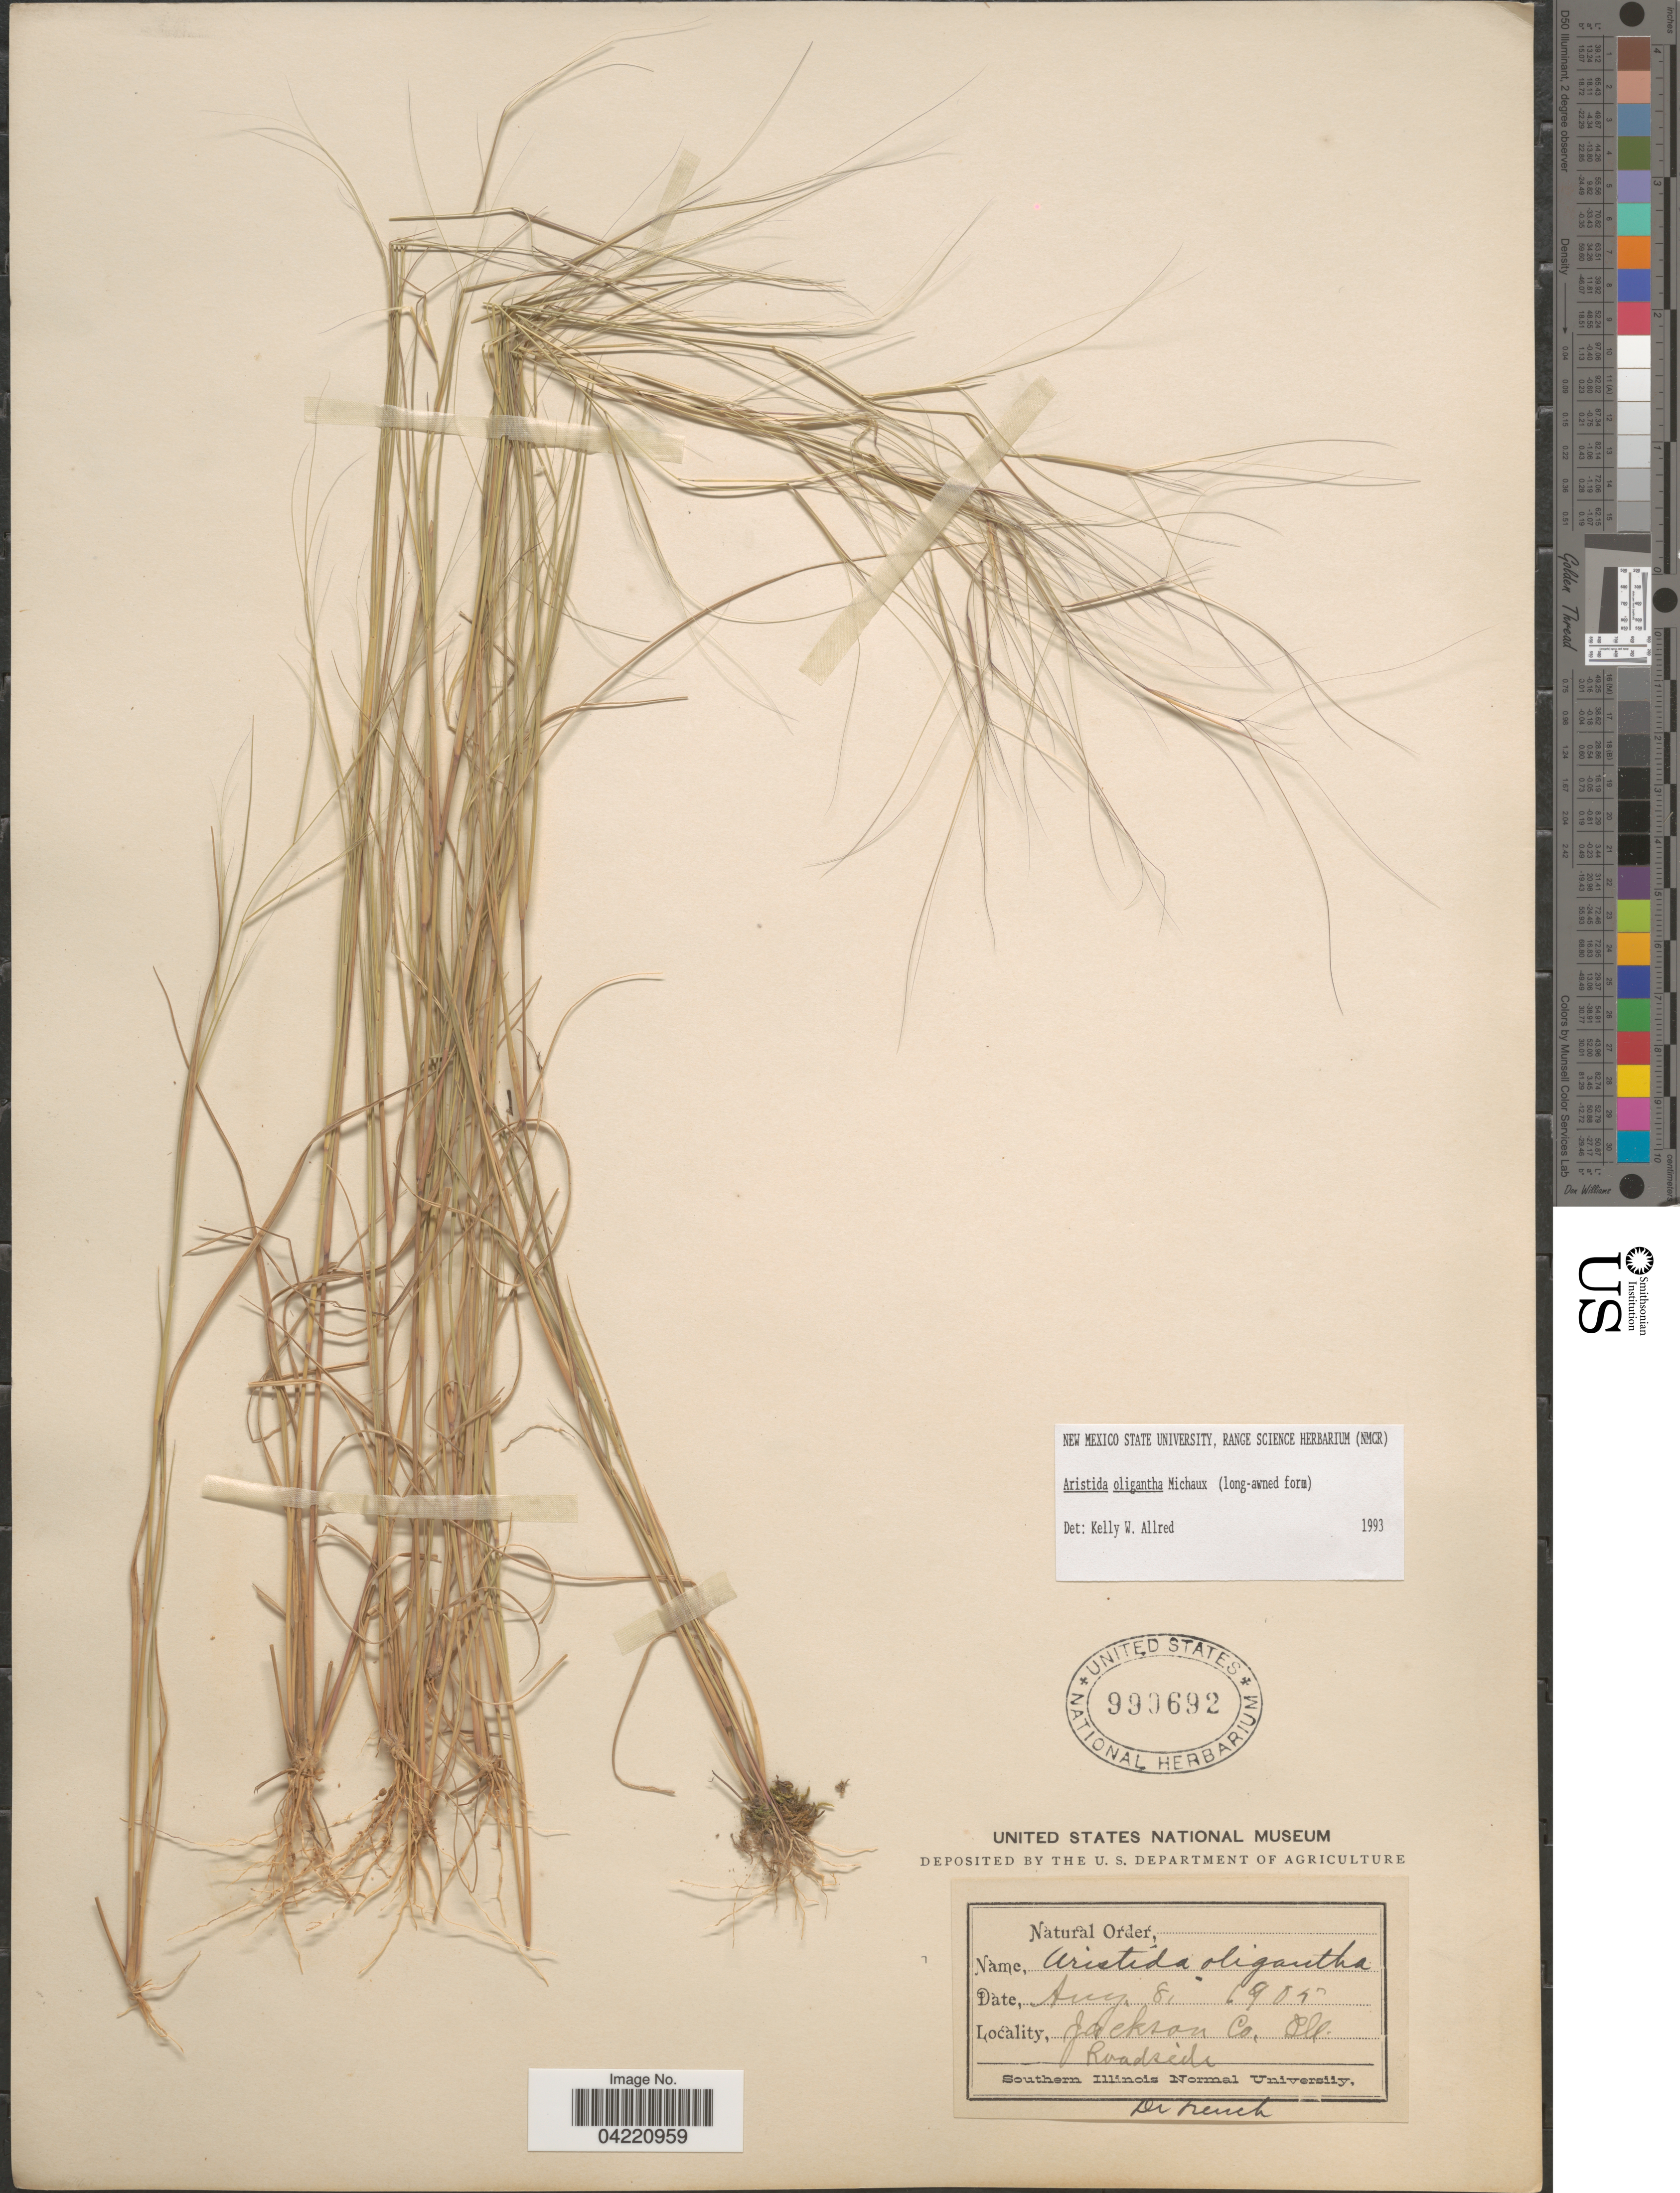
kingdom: Plantae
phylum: Tracheophyta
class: Liliopsida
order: Poales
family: Poaceae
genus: Aristida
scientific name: Aristida oligantha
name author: Michx.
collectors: French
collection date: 1905-08-08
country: United States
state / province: Illinois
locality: Jackson Co.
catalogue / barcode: US 990692